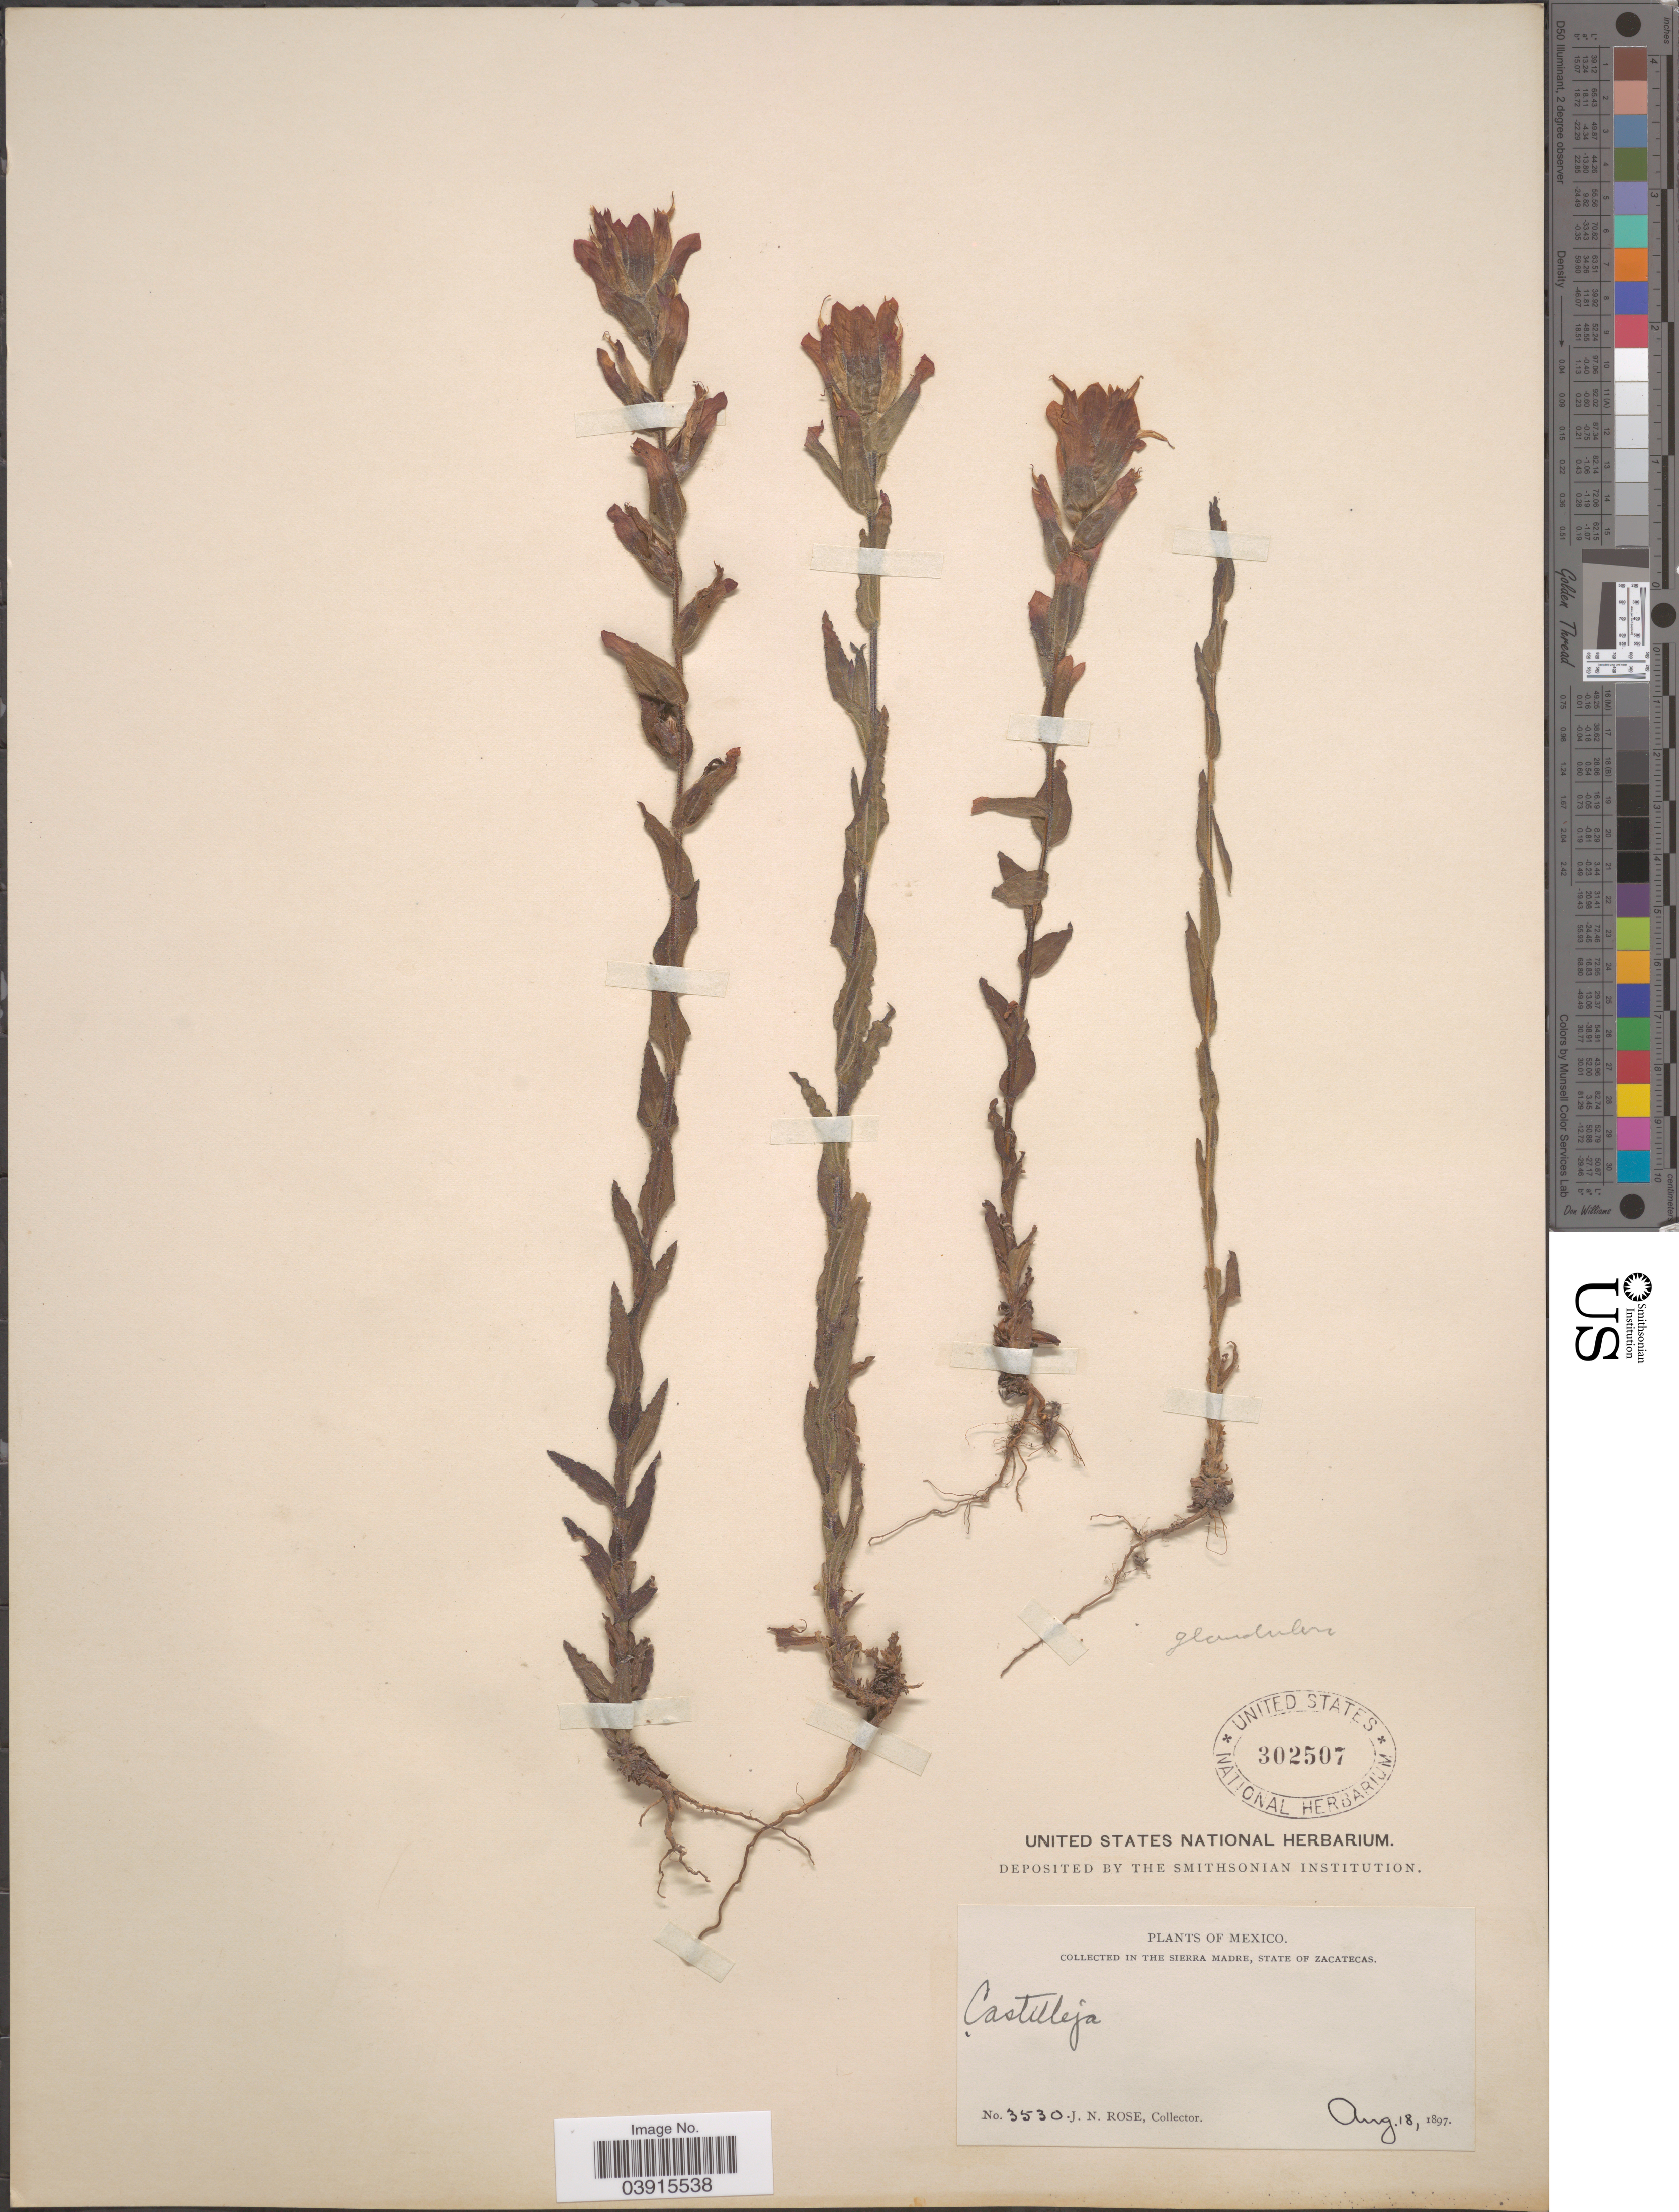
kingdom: Plantae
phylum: Tracheophyta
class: Magnoliopsida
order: Lamiales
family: Orobanchaceae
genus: Castilleja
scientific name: Castilleja scorzonerifolia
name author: Kunth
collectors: J. N. Rose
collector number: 3530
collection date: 1897-08-18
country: Mexico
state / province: Zacatecas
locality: In the Sierra Madre.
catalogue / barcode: US 302507